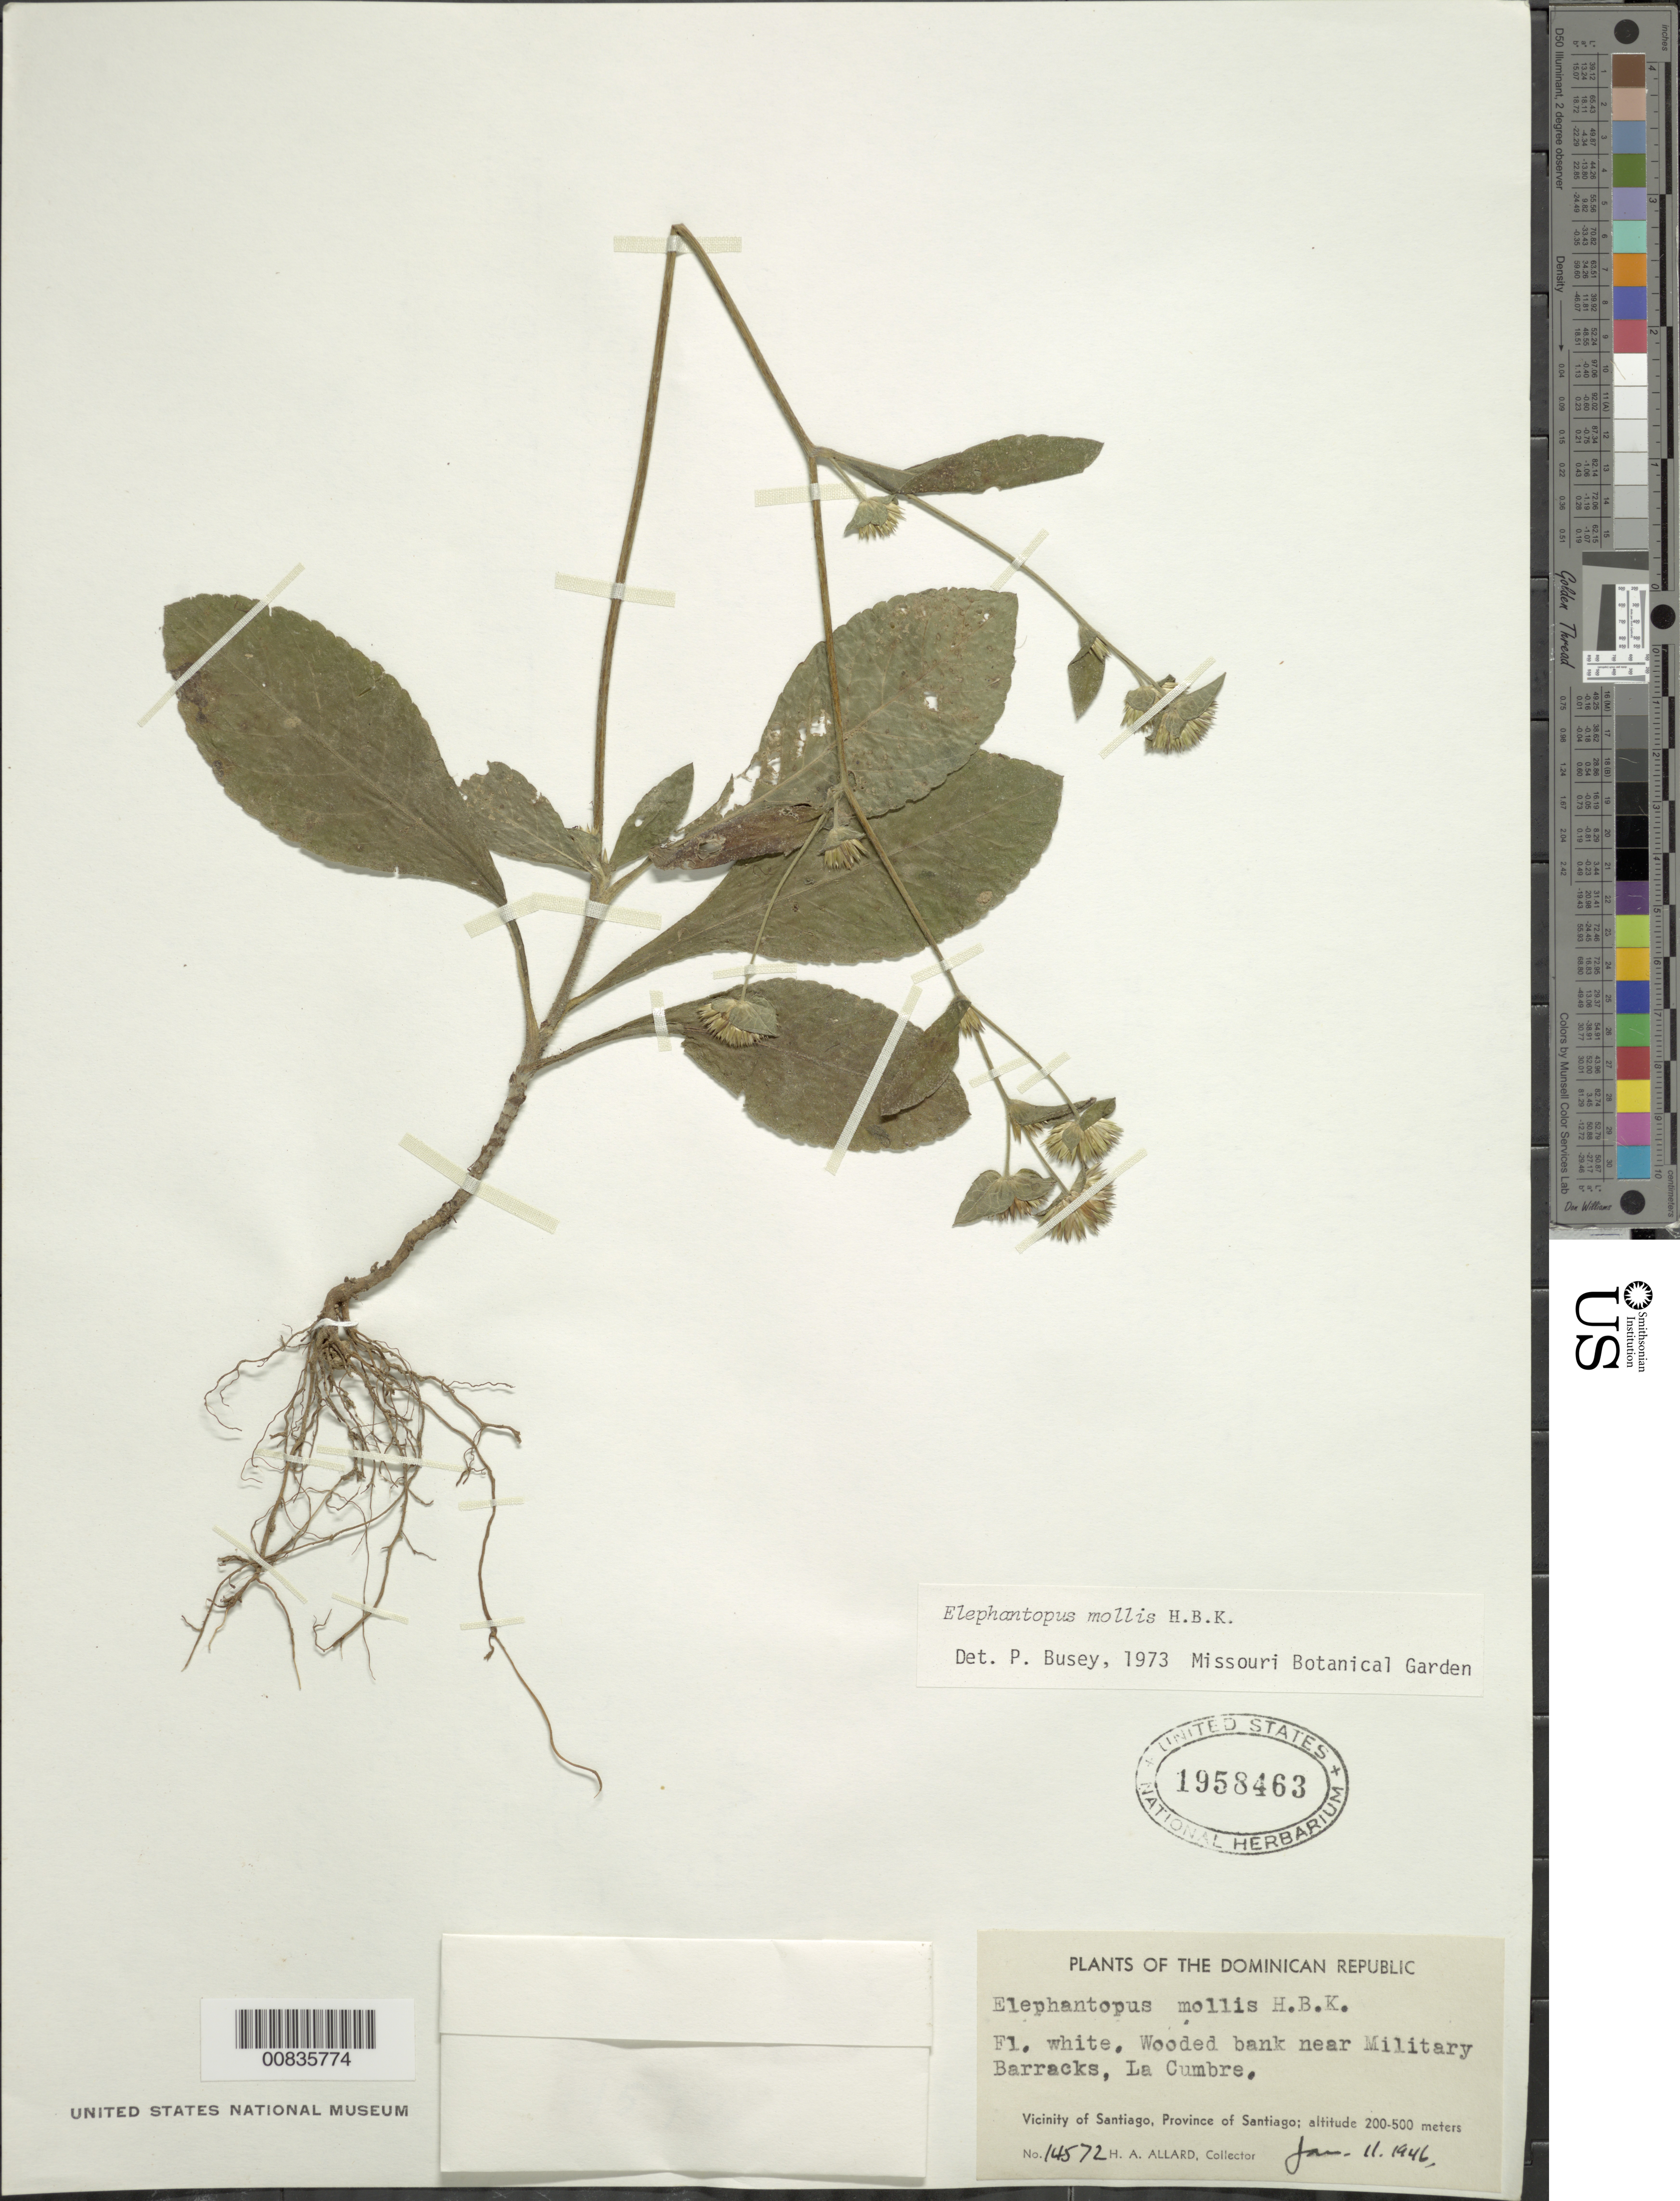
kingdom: Plantae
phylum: Tracheophyta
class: Magnoliopsida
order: Asterales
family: Asteraceae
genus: Elephantopus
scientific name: Elephantopus mollis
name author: Kunth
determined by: Busey, P.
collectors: H. A. Allard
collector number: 14572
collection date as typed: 11 Jan 1946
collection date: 1946-01-11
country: Dominican Republic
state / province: Santiago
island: Hispaniola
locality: Vicinity of Santiago, near Millitary Barracks, La Cumbre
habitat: Wooded bank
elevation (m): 200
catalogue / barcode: US 1958463